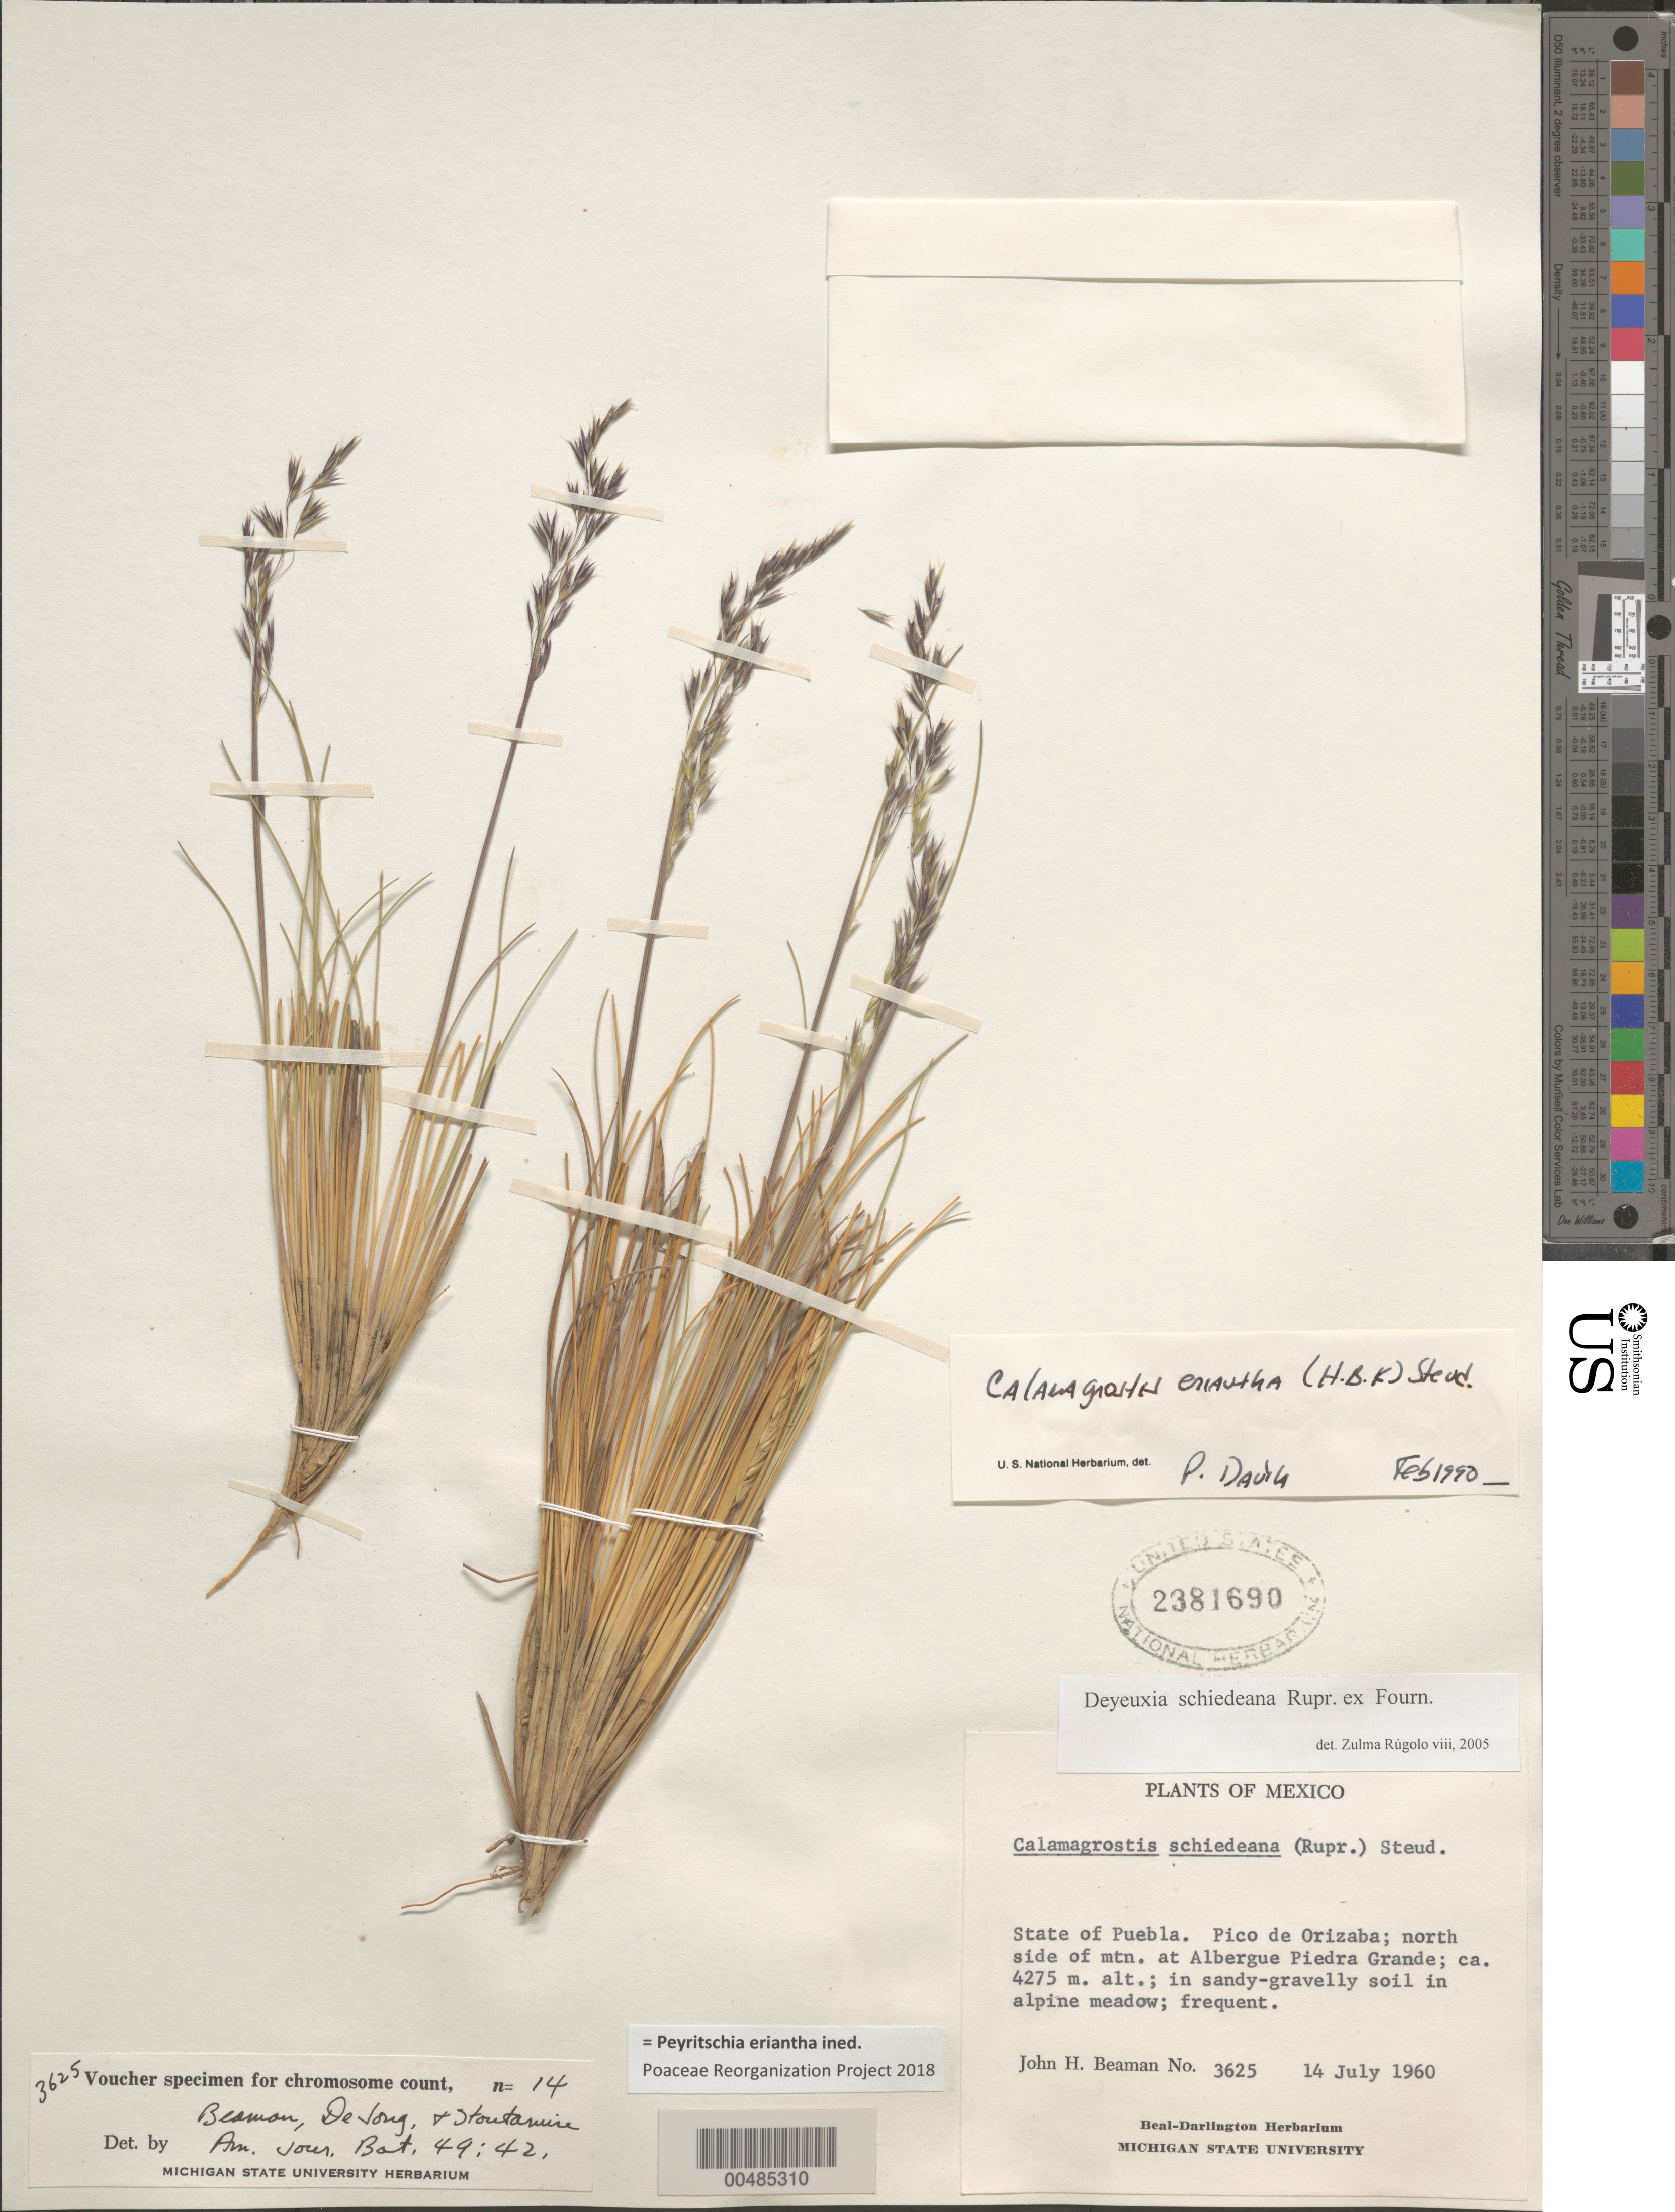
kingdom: Plantae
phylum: Tracheophyta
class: Liliopsida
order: Poales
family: Poaceae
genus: Peyritschia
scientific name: Peyritschia eriantha ined.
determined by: Poaceae Reorganization Project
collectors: J. H. Beaman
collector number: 3625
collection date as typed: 14 Jul 1960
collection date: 1960-07-14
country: Mexico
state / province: Puebla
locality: Pico de Orizaba, N side of mtn. at Albergue Piedra Grande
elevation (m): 4275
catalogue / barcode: US 2381690